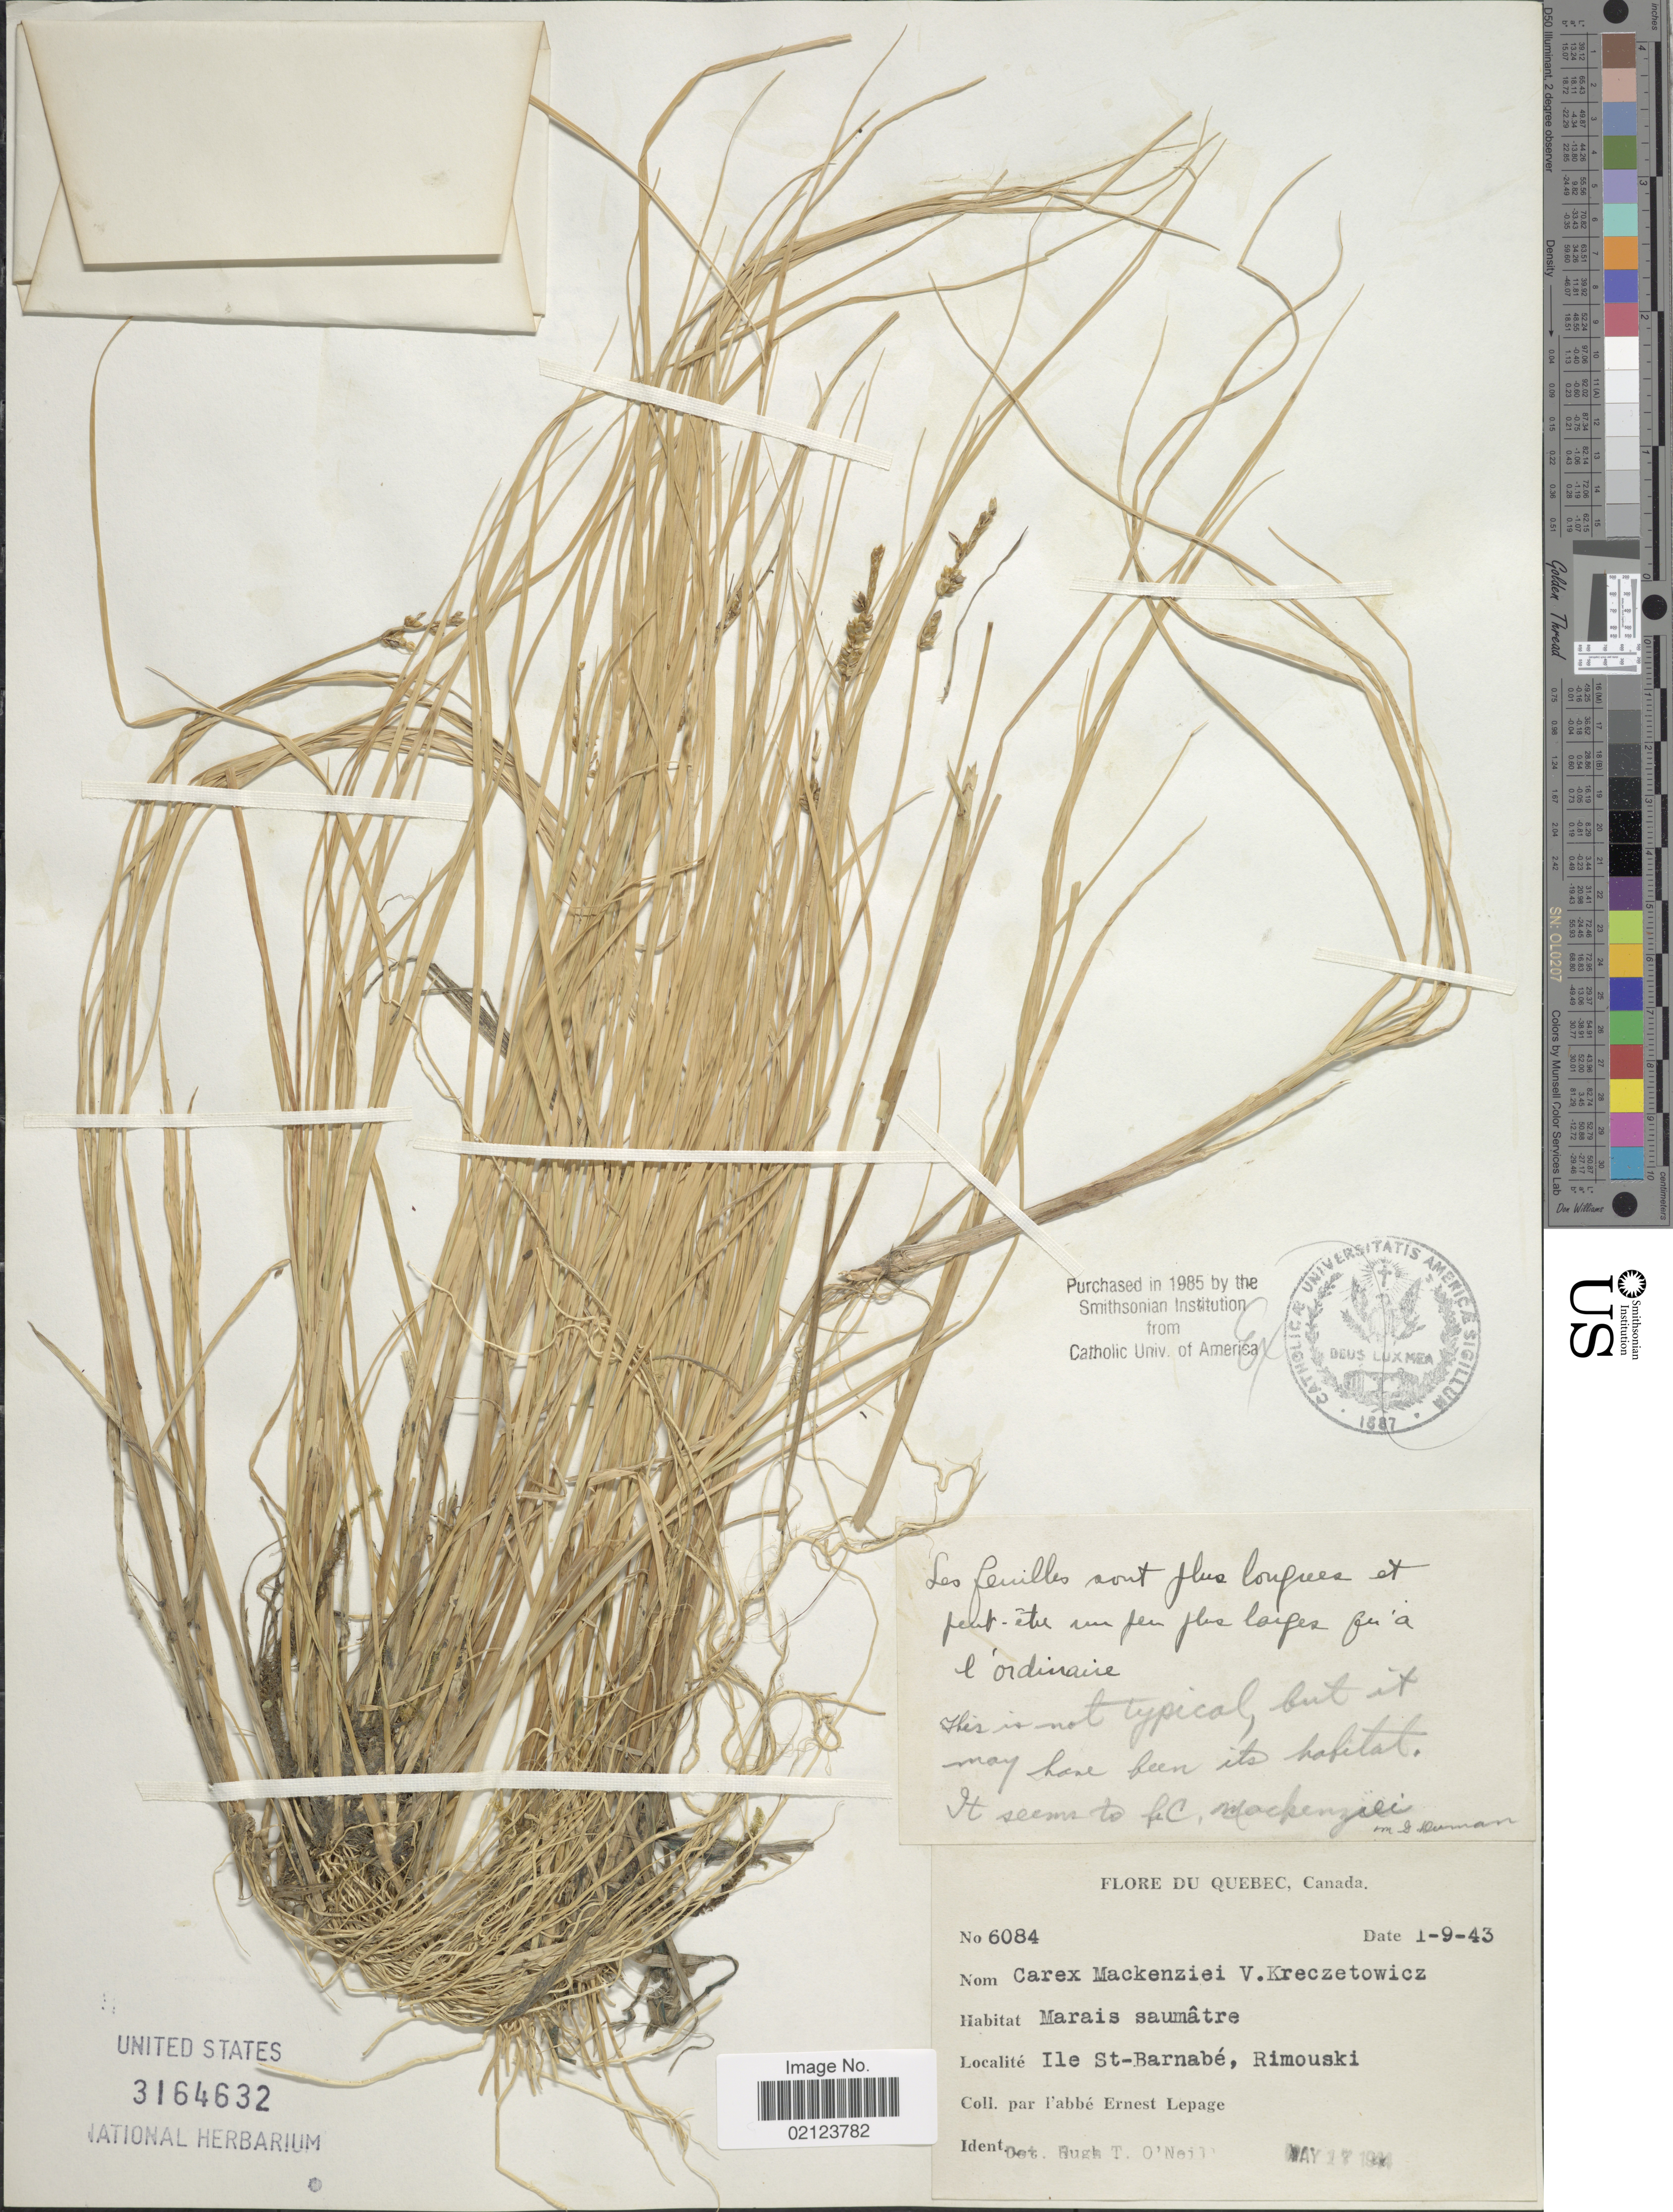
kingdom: Plantae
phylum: Tracheophyta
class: Liliopsida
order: Poales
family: Cyperaceae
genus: Carex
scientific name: Carex mackenziei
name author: V.I. Krecz.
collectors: E. Lepage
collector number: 6084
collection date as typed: Transcribed d/m/y: 1/9/43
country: Canada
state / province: Quebec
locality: Ile St-Barnabe, Rimouski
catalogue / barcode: US 3164632